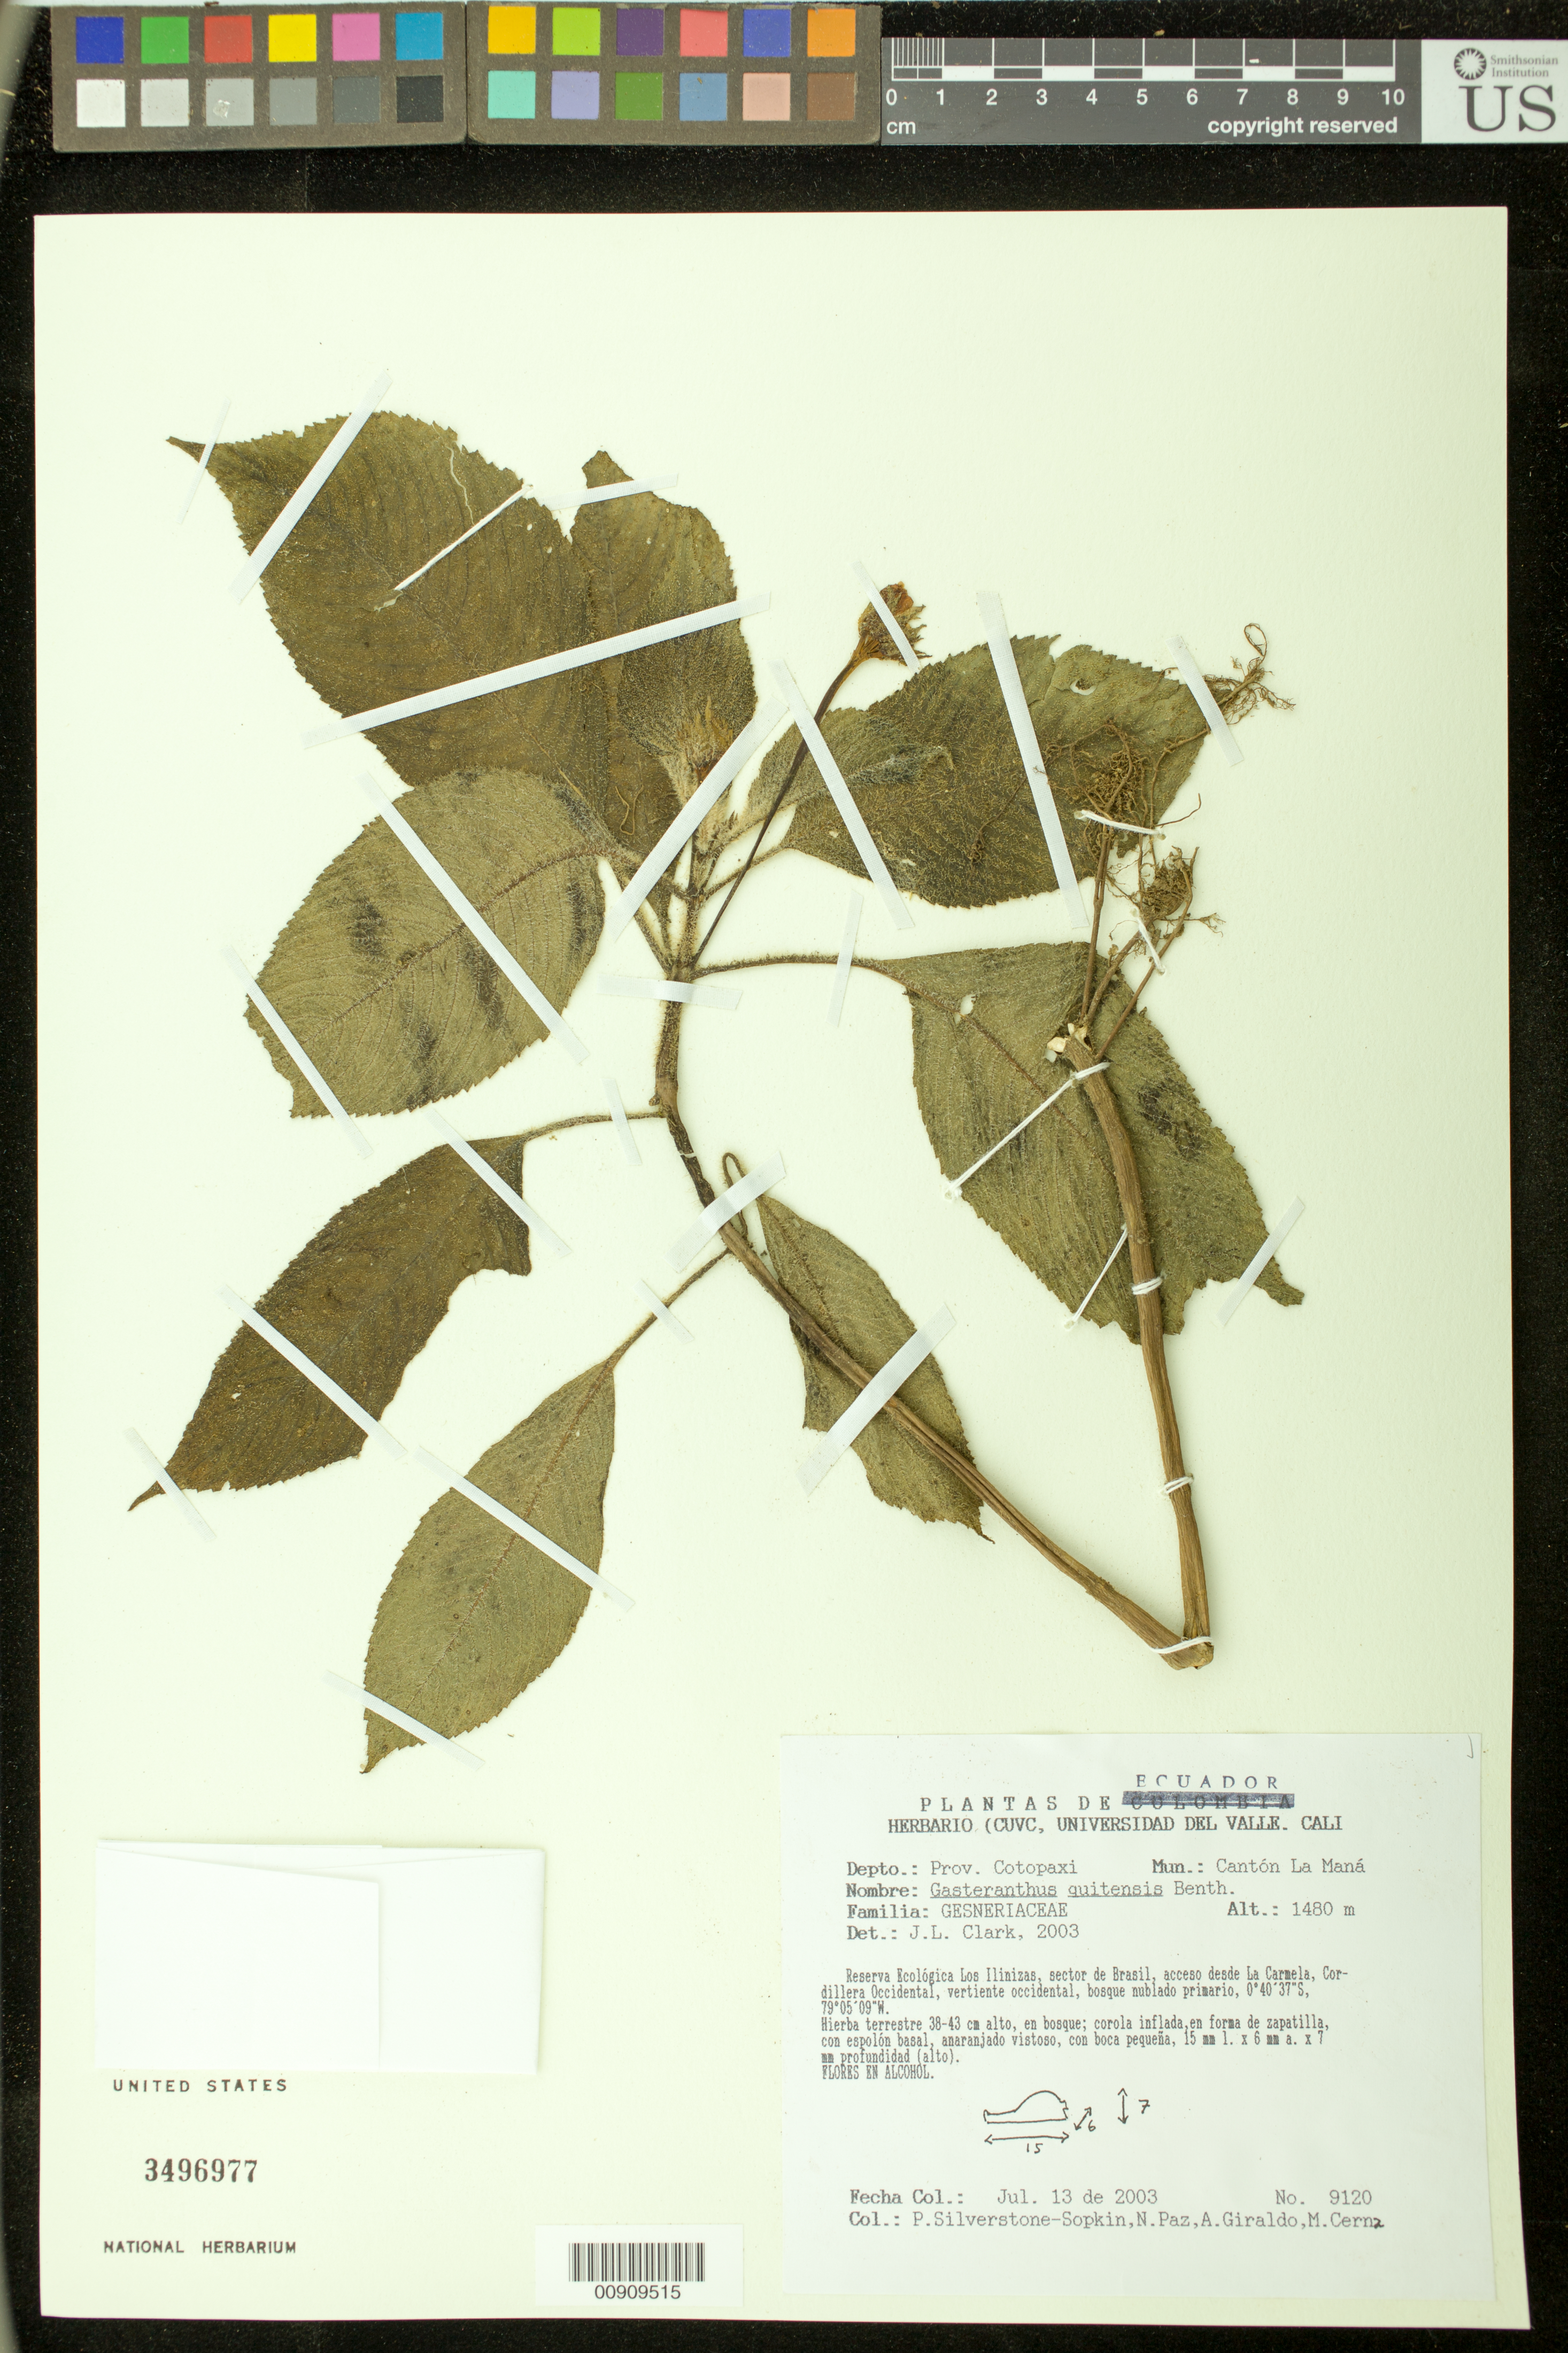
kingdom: Plantae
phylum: Tracheophyta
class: Magnoliopsida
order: Lamiales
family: Gesneriaceae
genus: Gasteranthus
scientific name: Gasteranthus quitensis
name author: Benth.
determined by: Clark, J. L., (SEL), The Marie Selby Botanical Garden (UNITED STATES)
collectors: P. A. Silverstone-Sopkin, N. Paz, A. Giraldo & M. Cerna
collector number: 9120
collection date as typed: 13 Jul 2003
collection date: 2003-07-13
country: Ecuador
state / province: Cotopaxi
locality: Cantón La Maná. Reserva Ecológica Los Ilinizas, sector de Brasil, acceso desde La Carmela, Cordillera Occidental, vertiente occidental.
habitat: Bosque nublado primario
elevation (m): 1480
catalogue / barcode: US 3496977